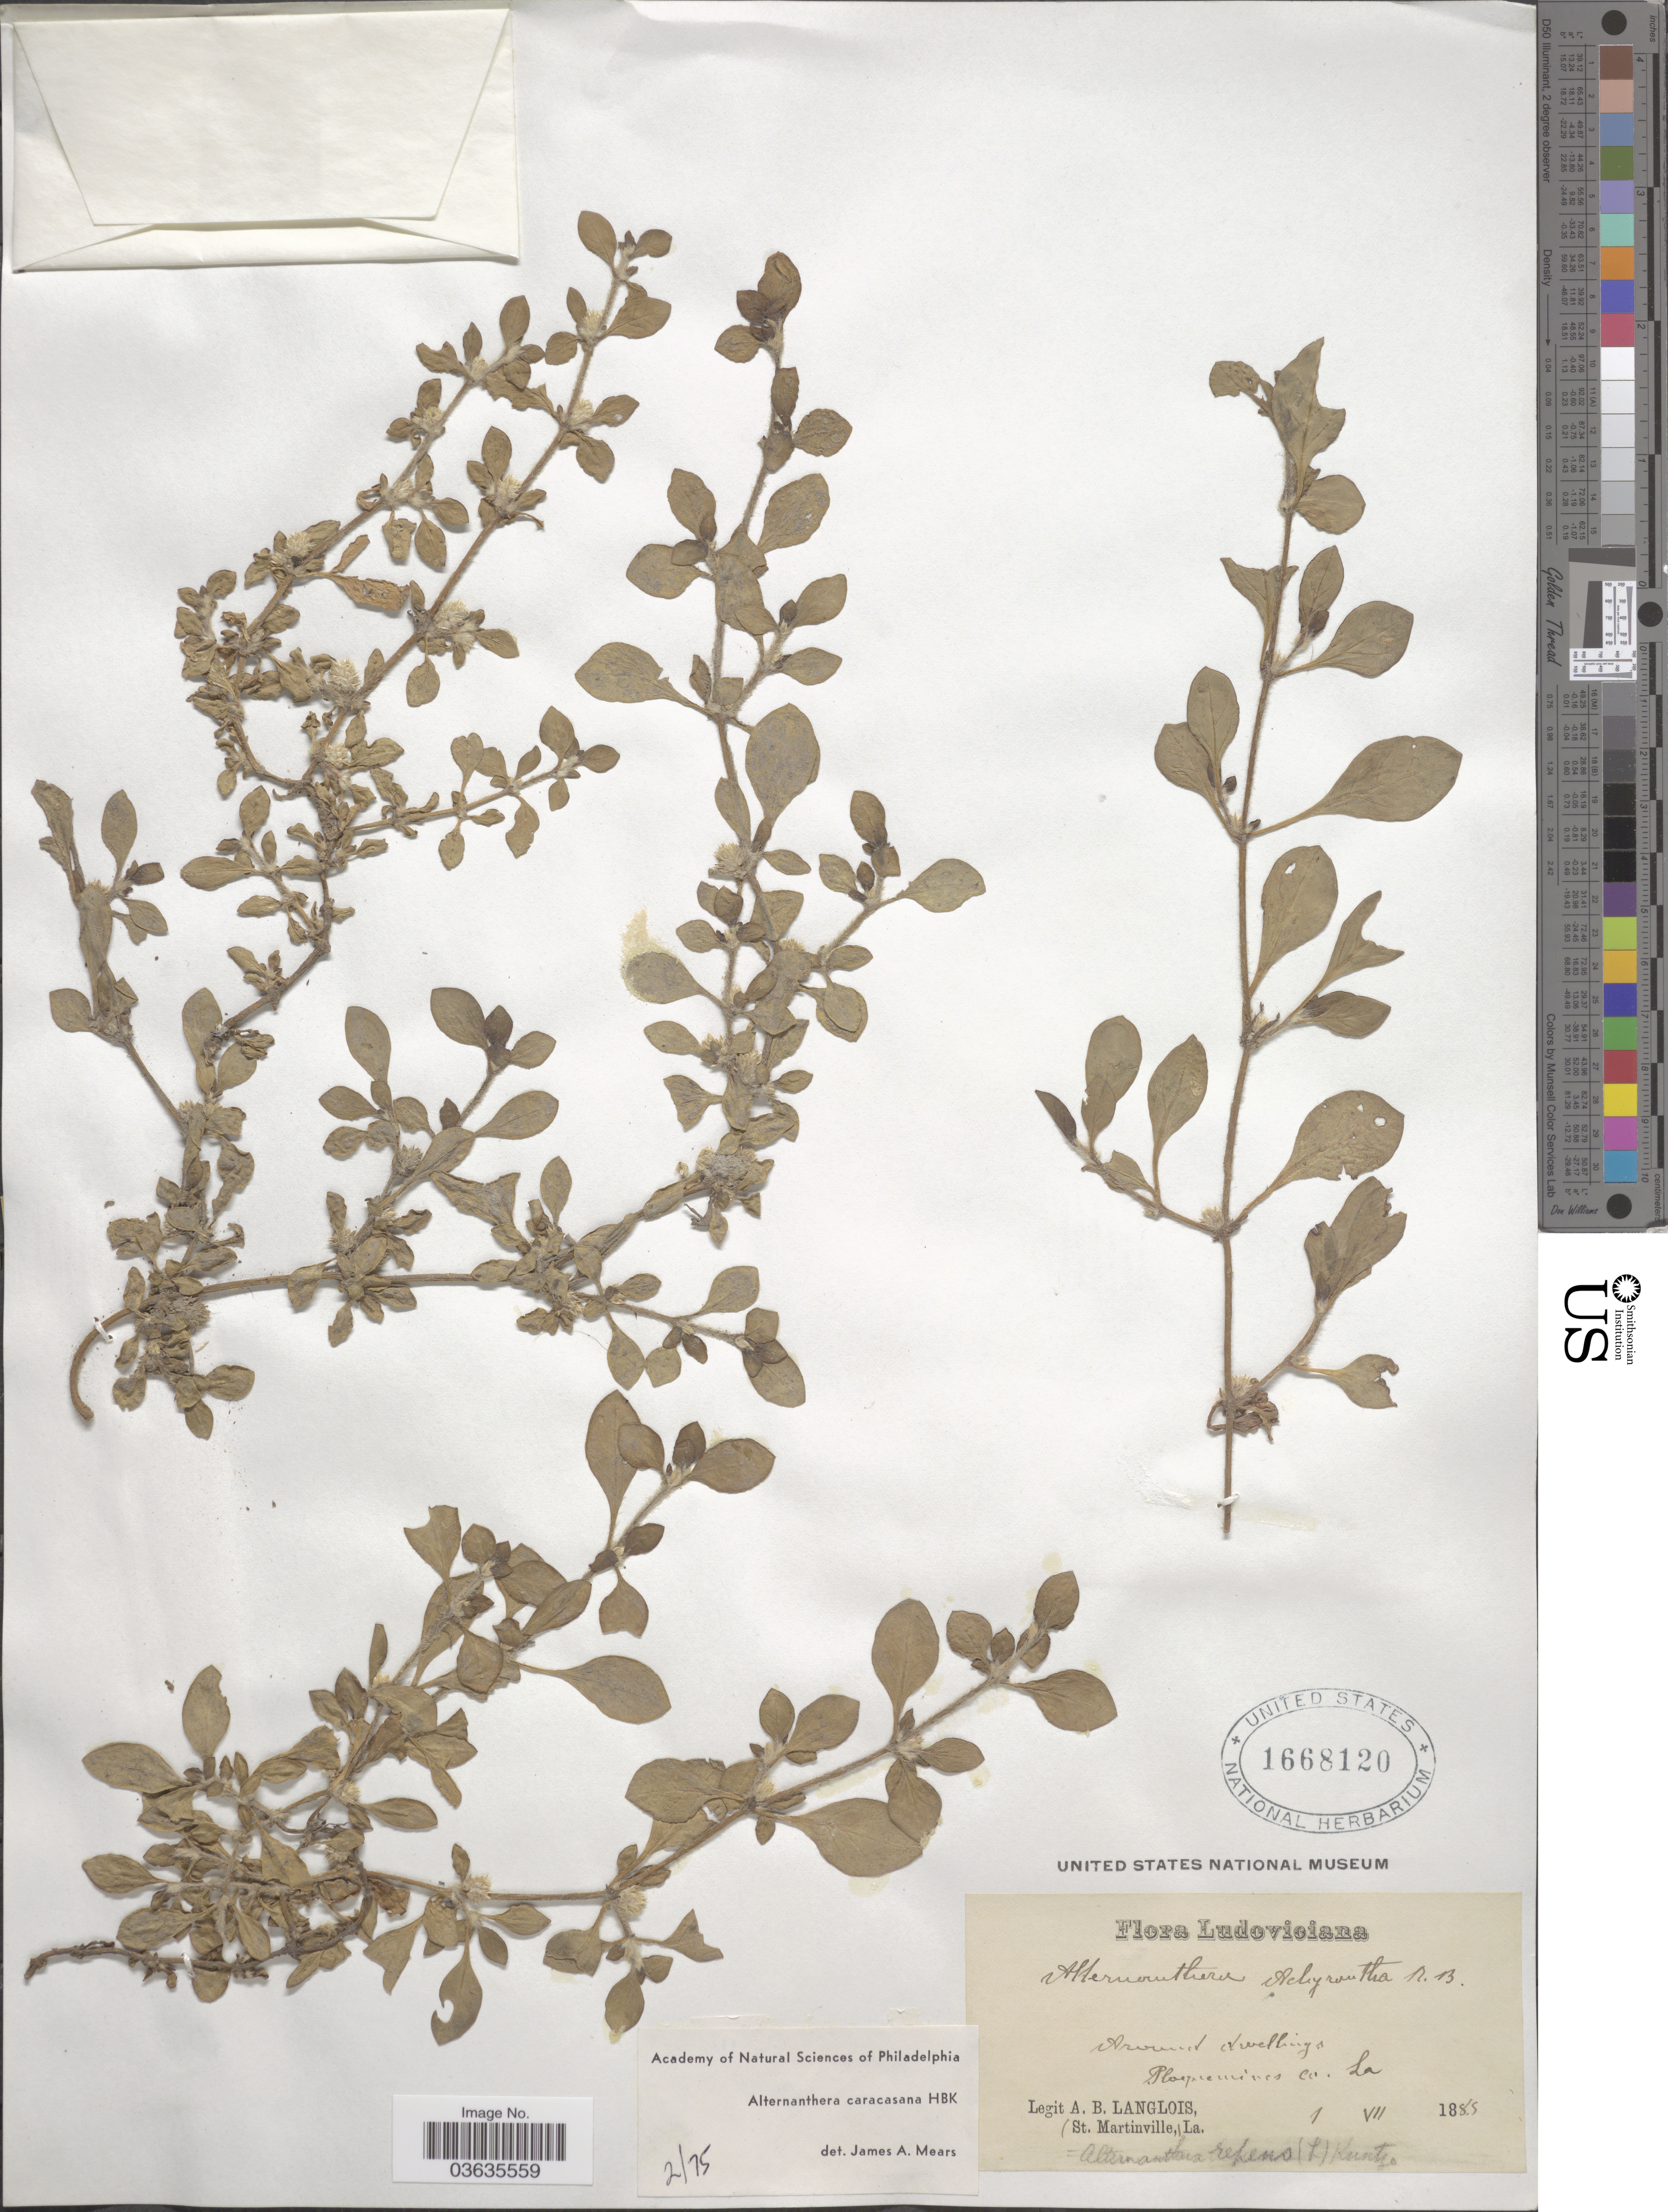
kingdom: Plantae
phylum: Tracheophyta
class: Magnoliopsida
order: Caryophyllales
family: Amaranthaceae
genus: Alternanthera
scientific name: Alternanthera caracasana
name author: Kunth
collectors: A. Langlois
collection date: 1885-07-01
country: United States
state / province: Louisiana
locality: Around dwellings. Plaquemines Co.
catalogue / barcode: US 1668120